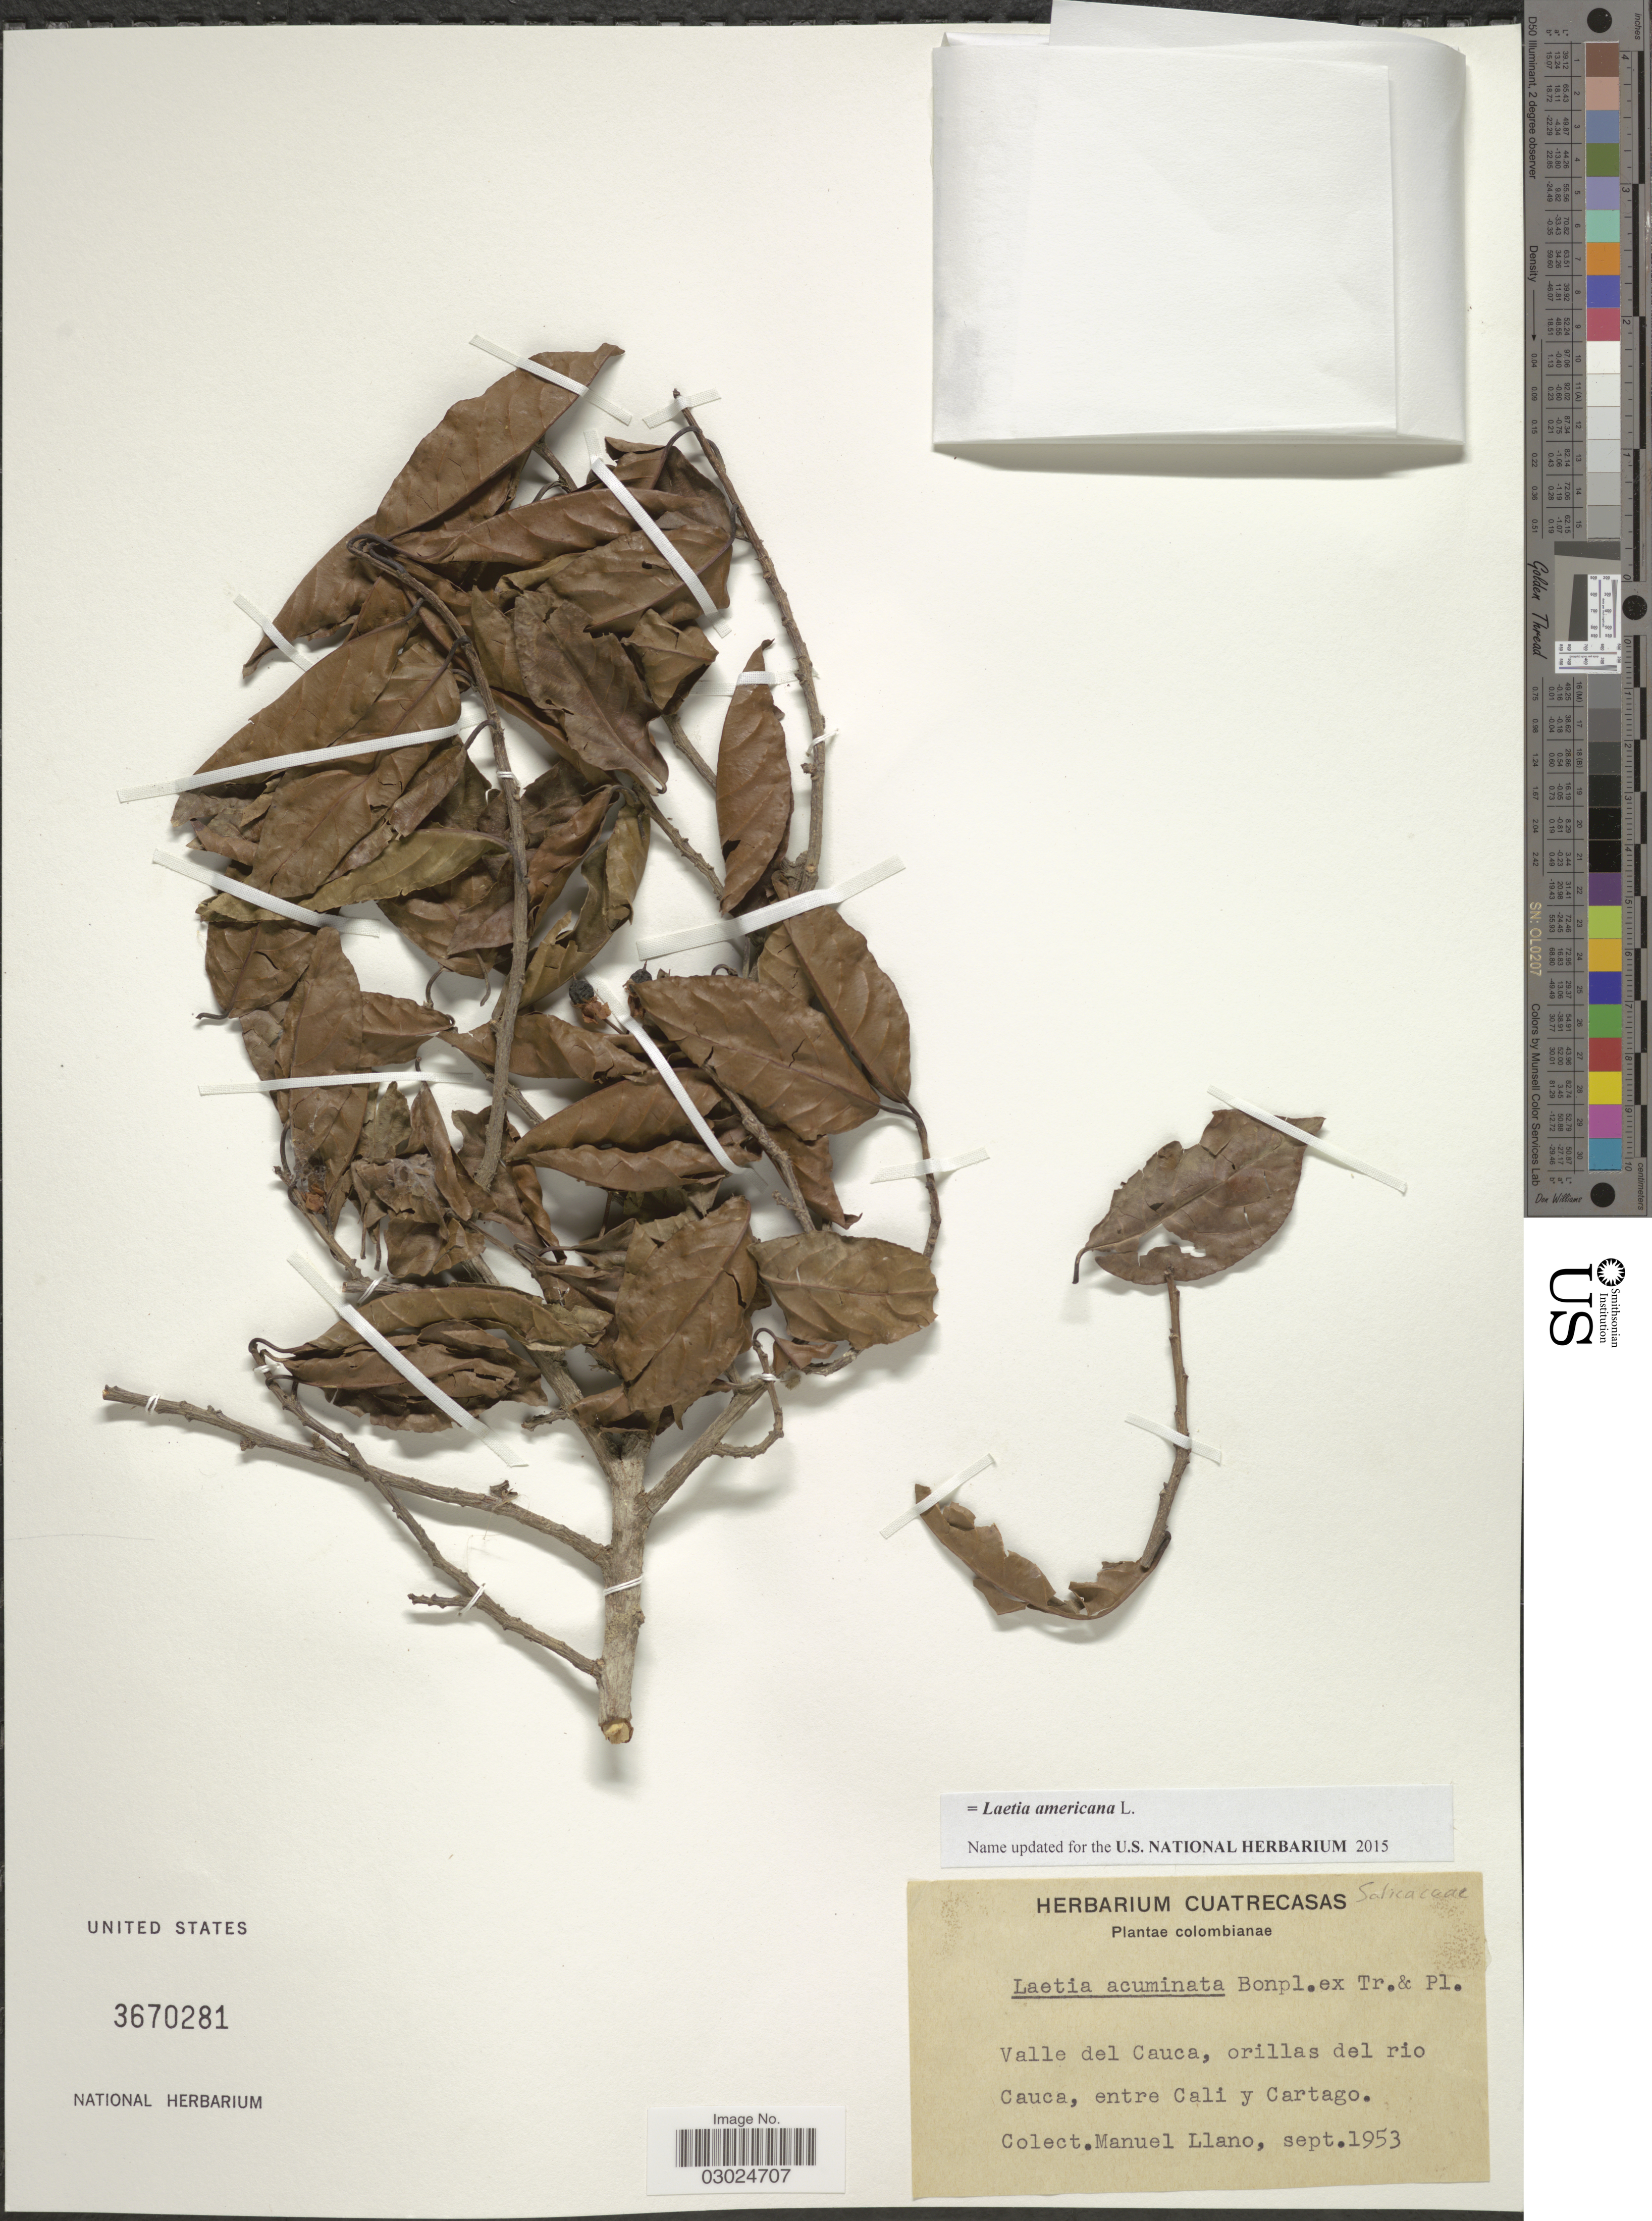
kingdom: Plantae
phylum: Tracheophyta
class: Magnoliopsida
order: Malpighiales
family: Salicaceae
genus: Laetia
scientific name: Laetia americana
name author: L.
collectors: M. Llano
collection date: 1953-09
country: Colombia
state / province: Cauca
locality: Valle del Cauca, orillas del rio Cauca, entre Cali y Cartago.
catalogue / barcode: US 3670281